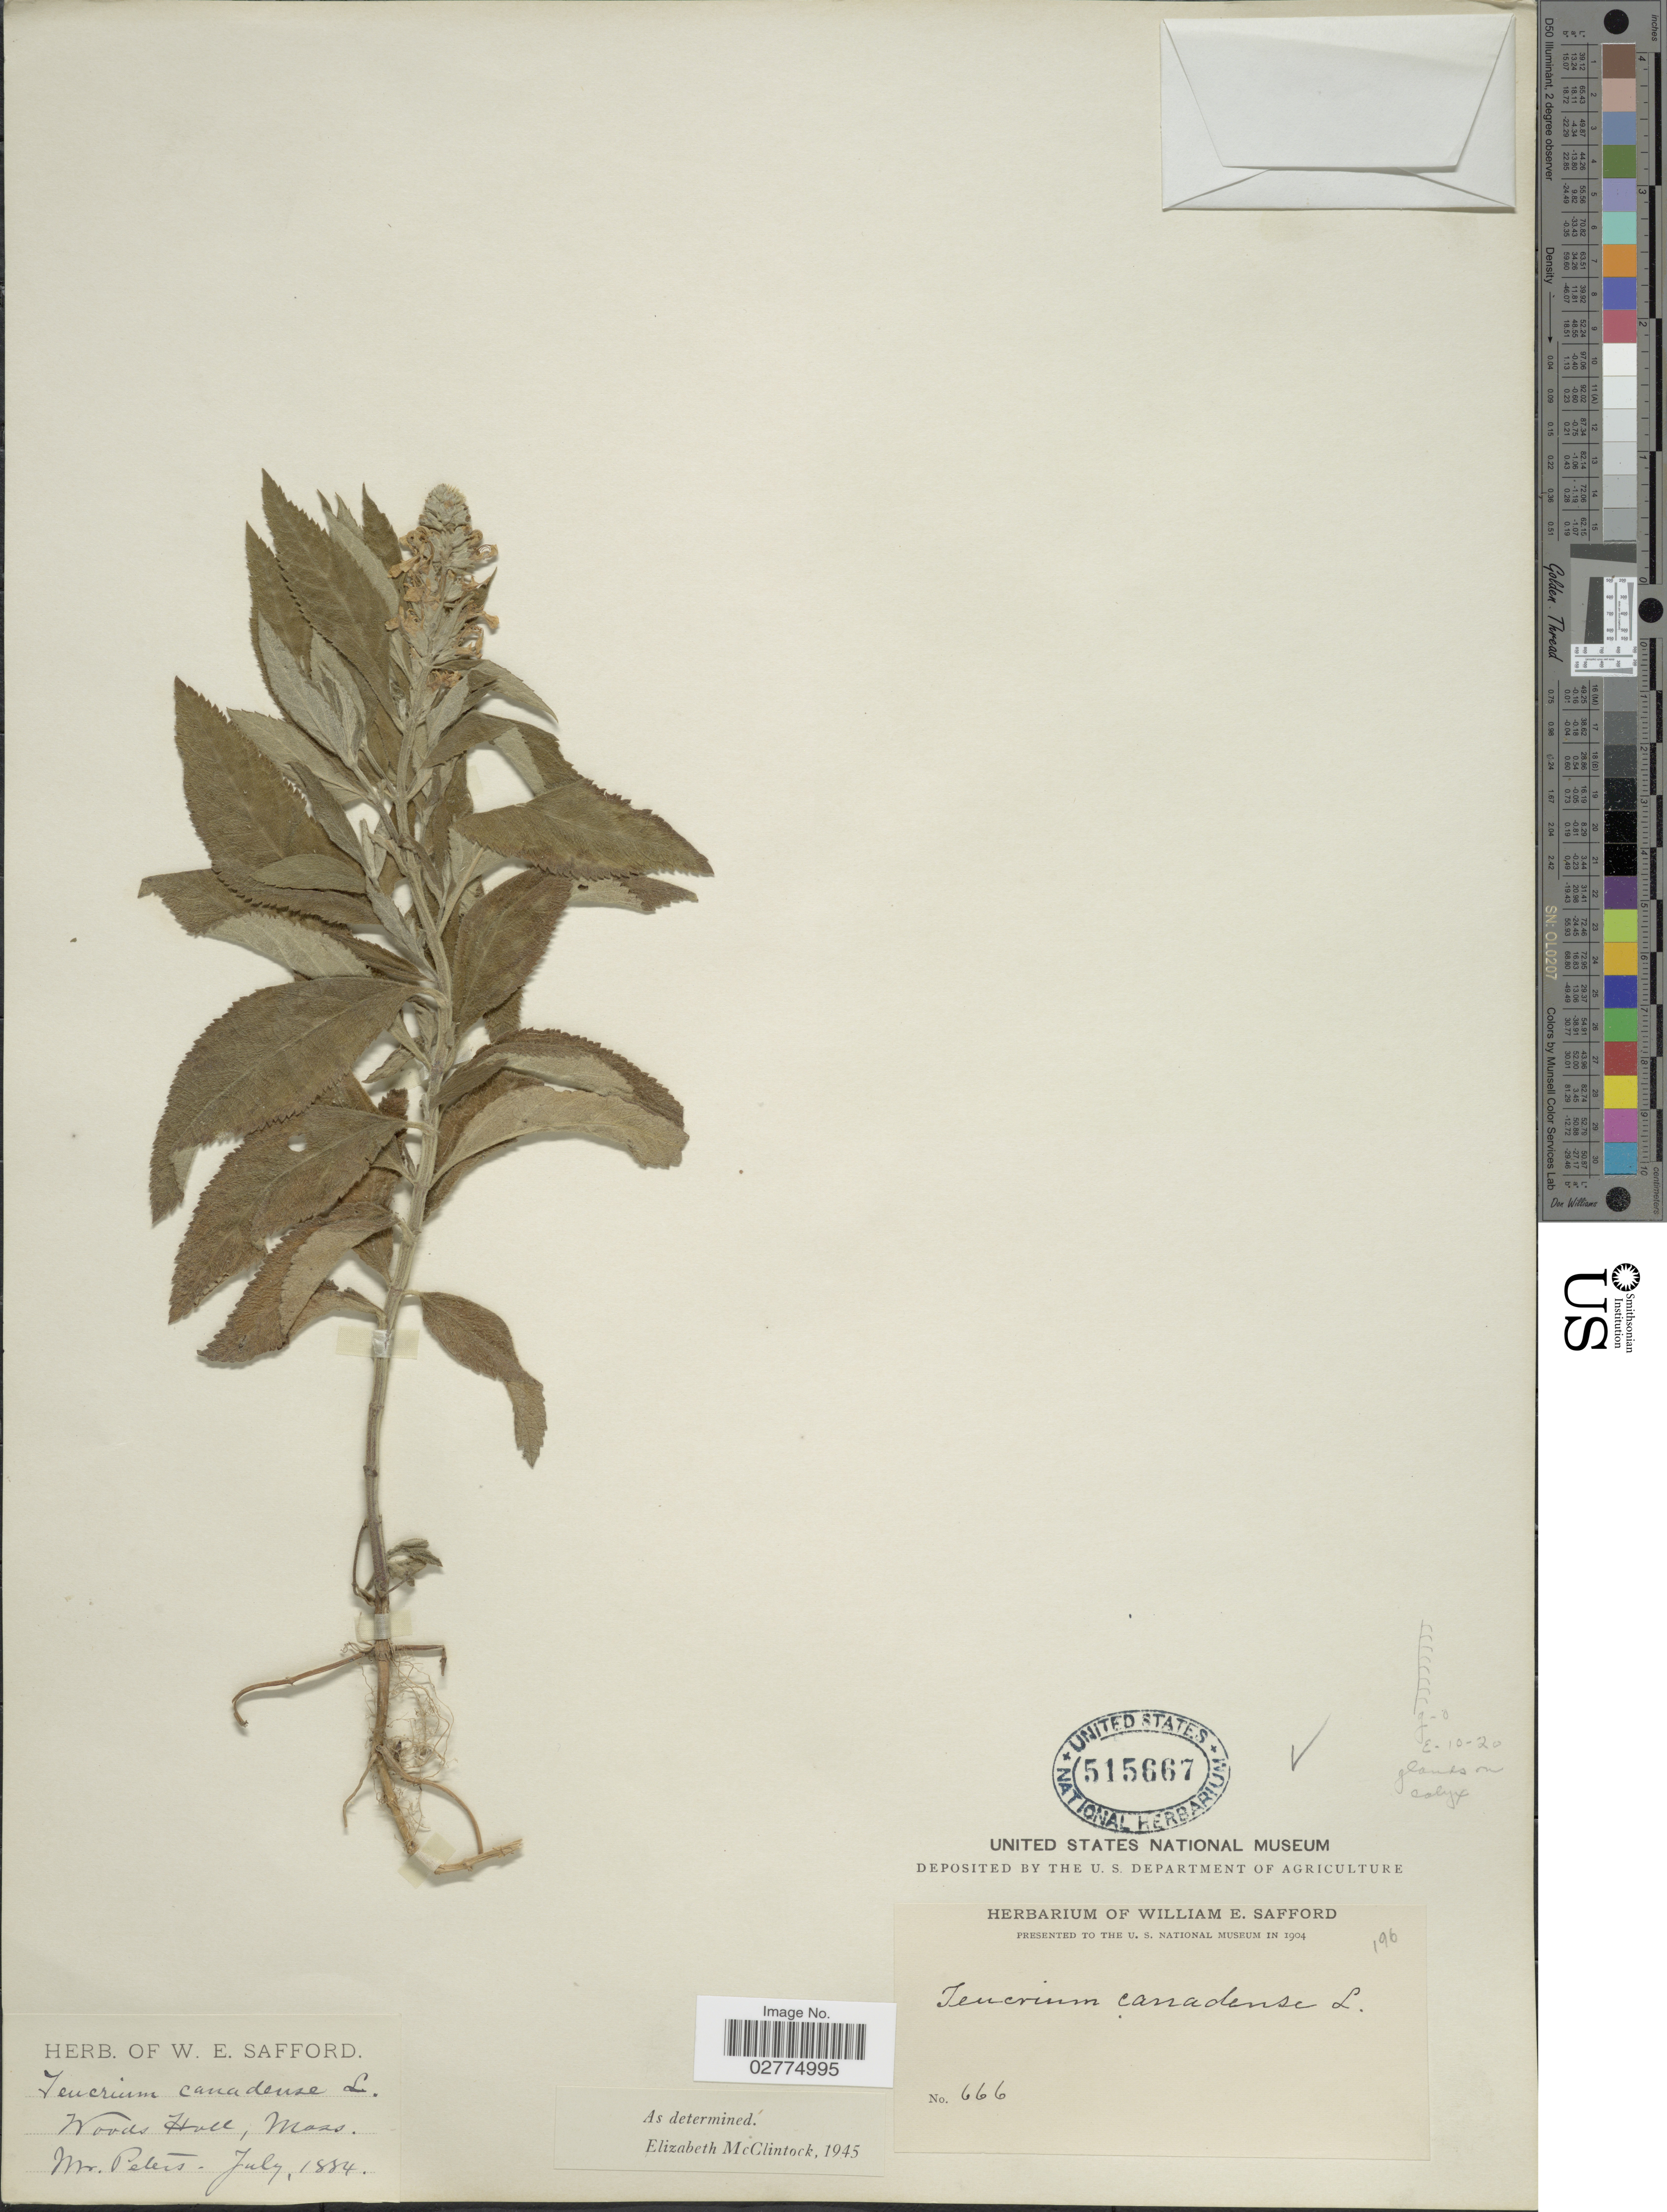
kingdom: Plantae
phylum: Tracheophyta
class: Magnoliopsida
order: Lamiales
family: Lamiaceae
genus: Teucrium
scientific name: Teucrium canadense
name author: L.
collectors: -. Peters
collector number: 666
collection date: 1884-07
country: United States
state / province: Massachusetts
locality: Woods Hall.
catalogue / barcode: US 515667